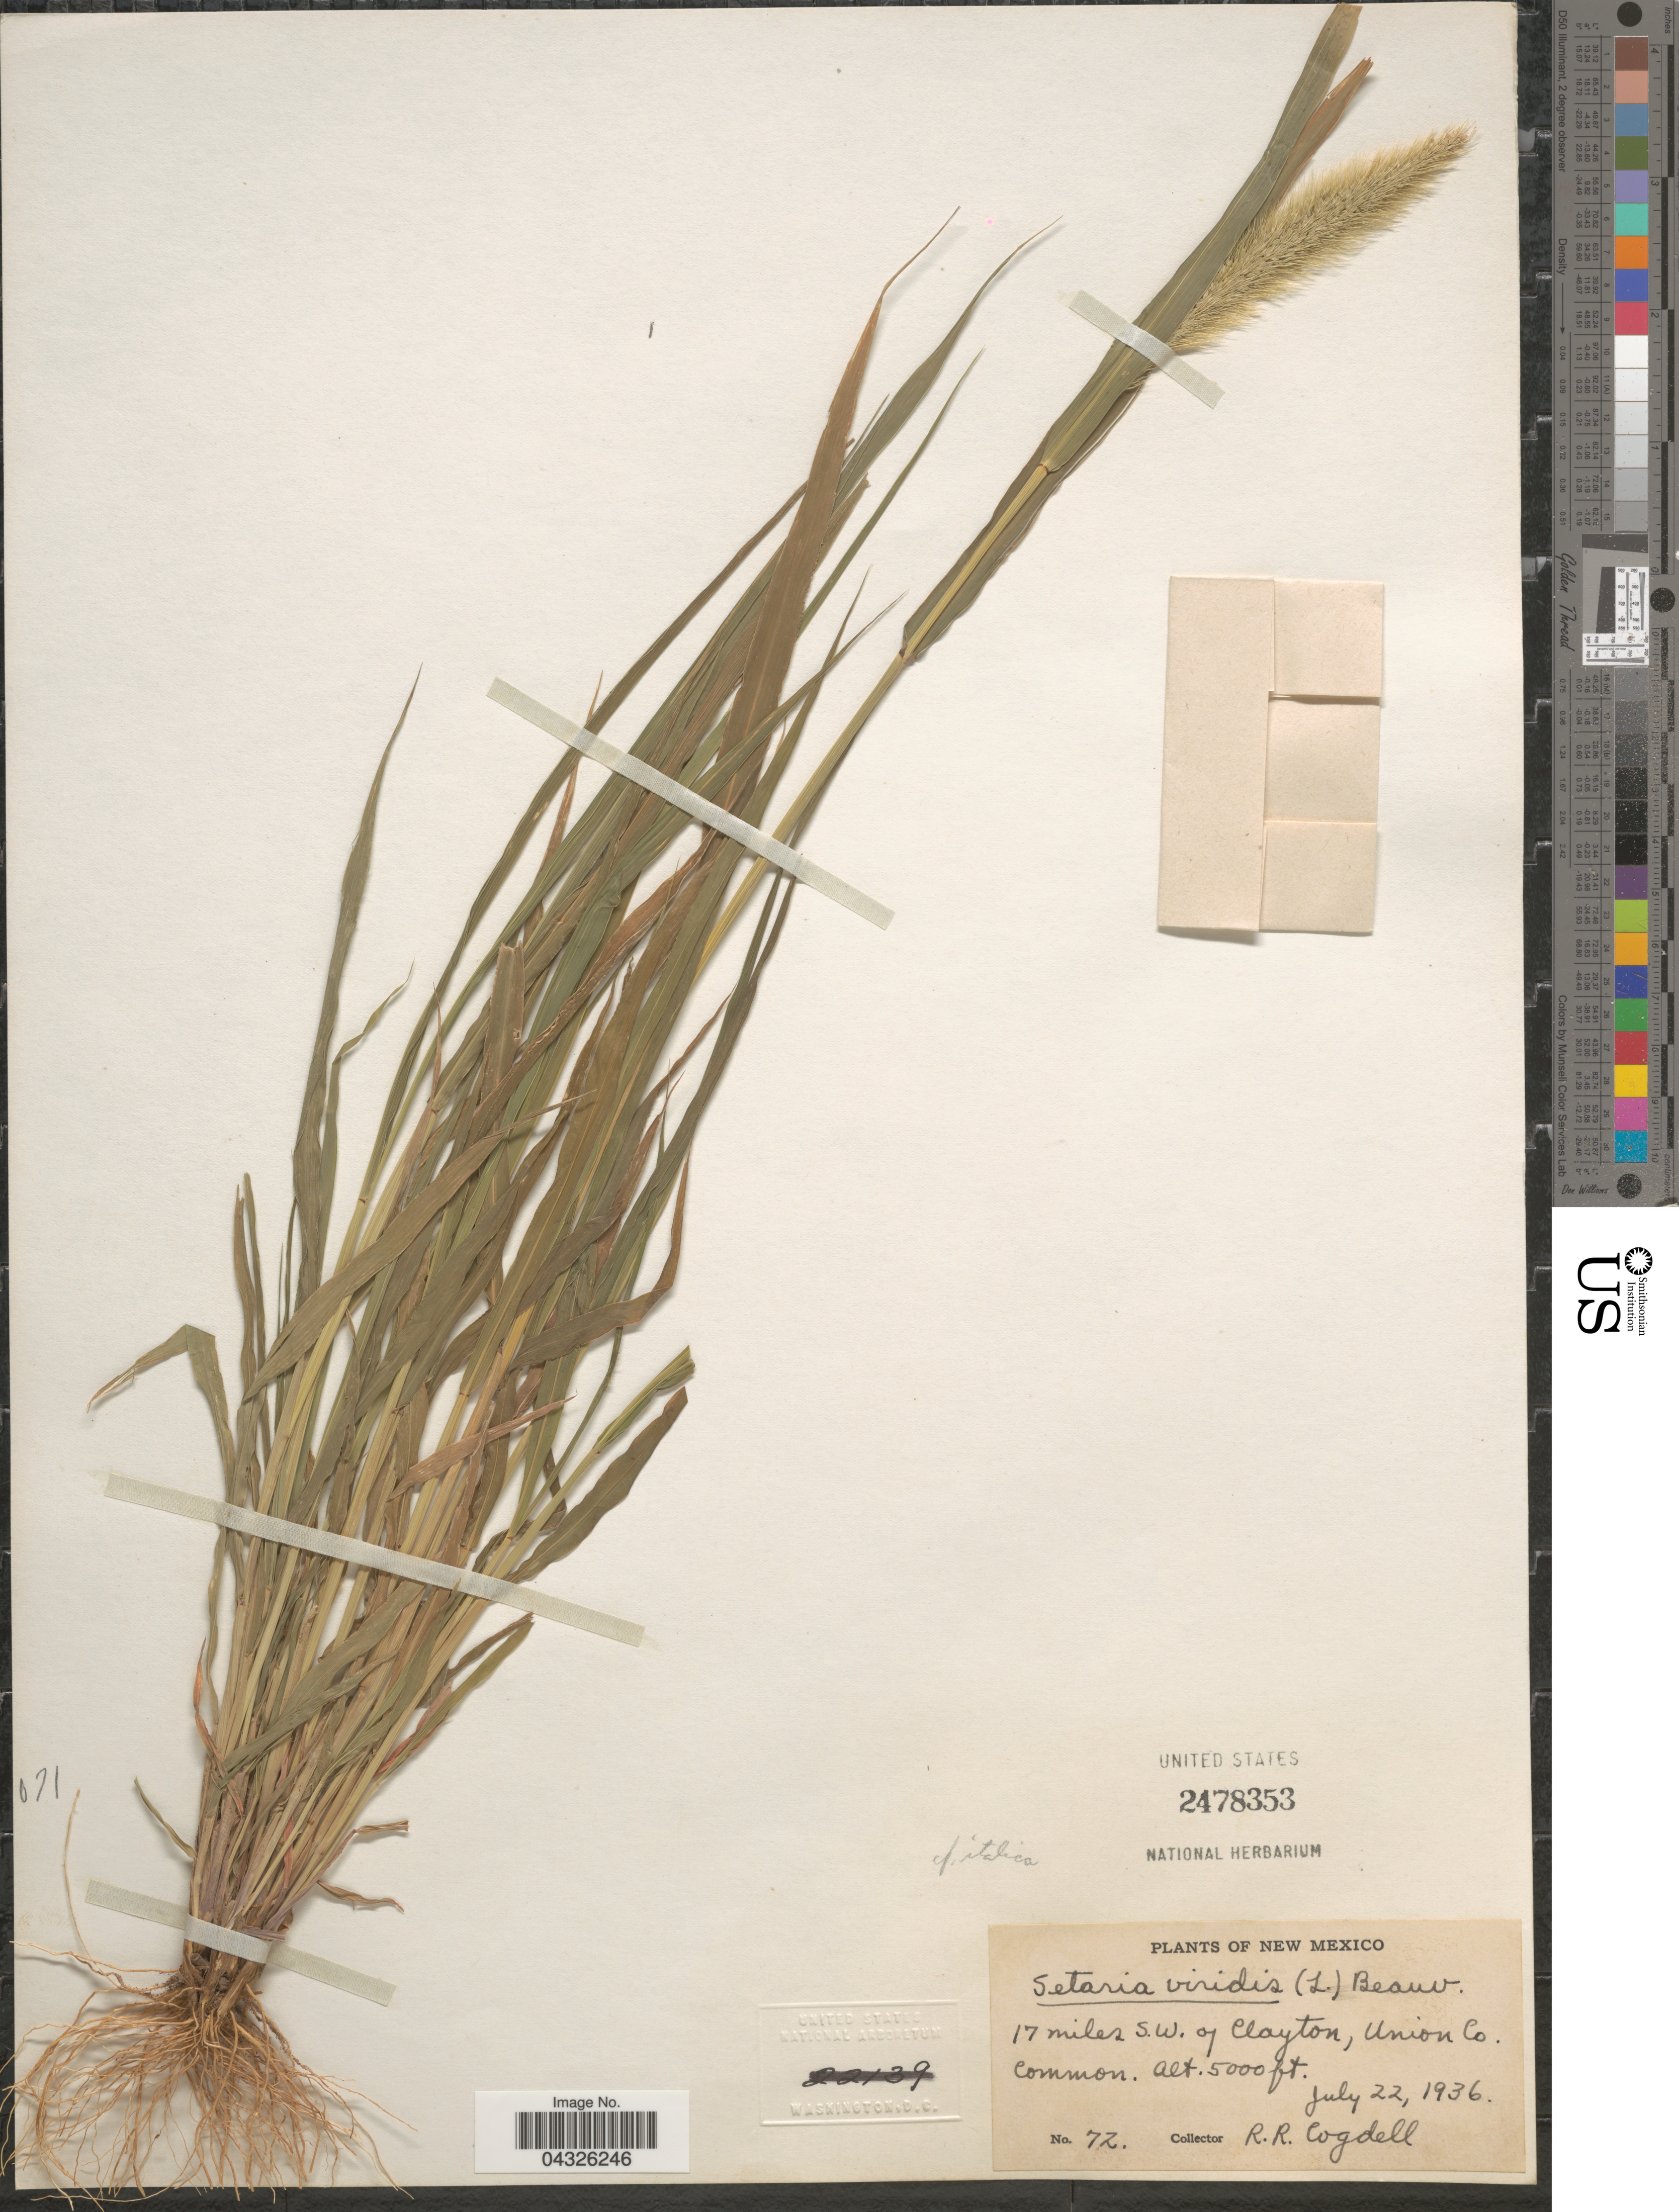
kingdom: Plantae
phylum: Tracheophyta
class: Liliopsida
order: Poales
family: Poaceae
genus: Setaria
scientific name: Setaria viridis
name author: (L.) P. Beauv.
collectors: R. Cogdell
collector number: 72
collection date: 1936-07-22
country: United States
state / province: New Mexico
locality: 17 miles S.W. of Clayton, Union Co.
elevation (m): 1524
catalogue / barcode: US 2478353